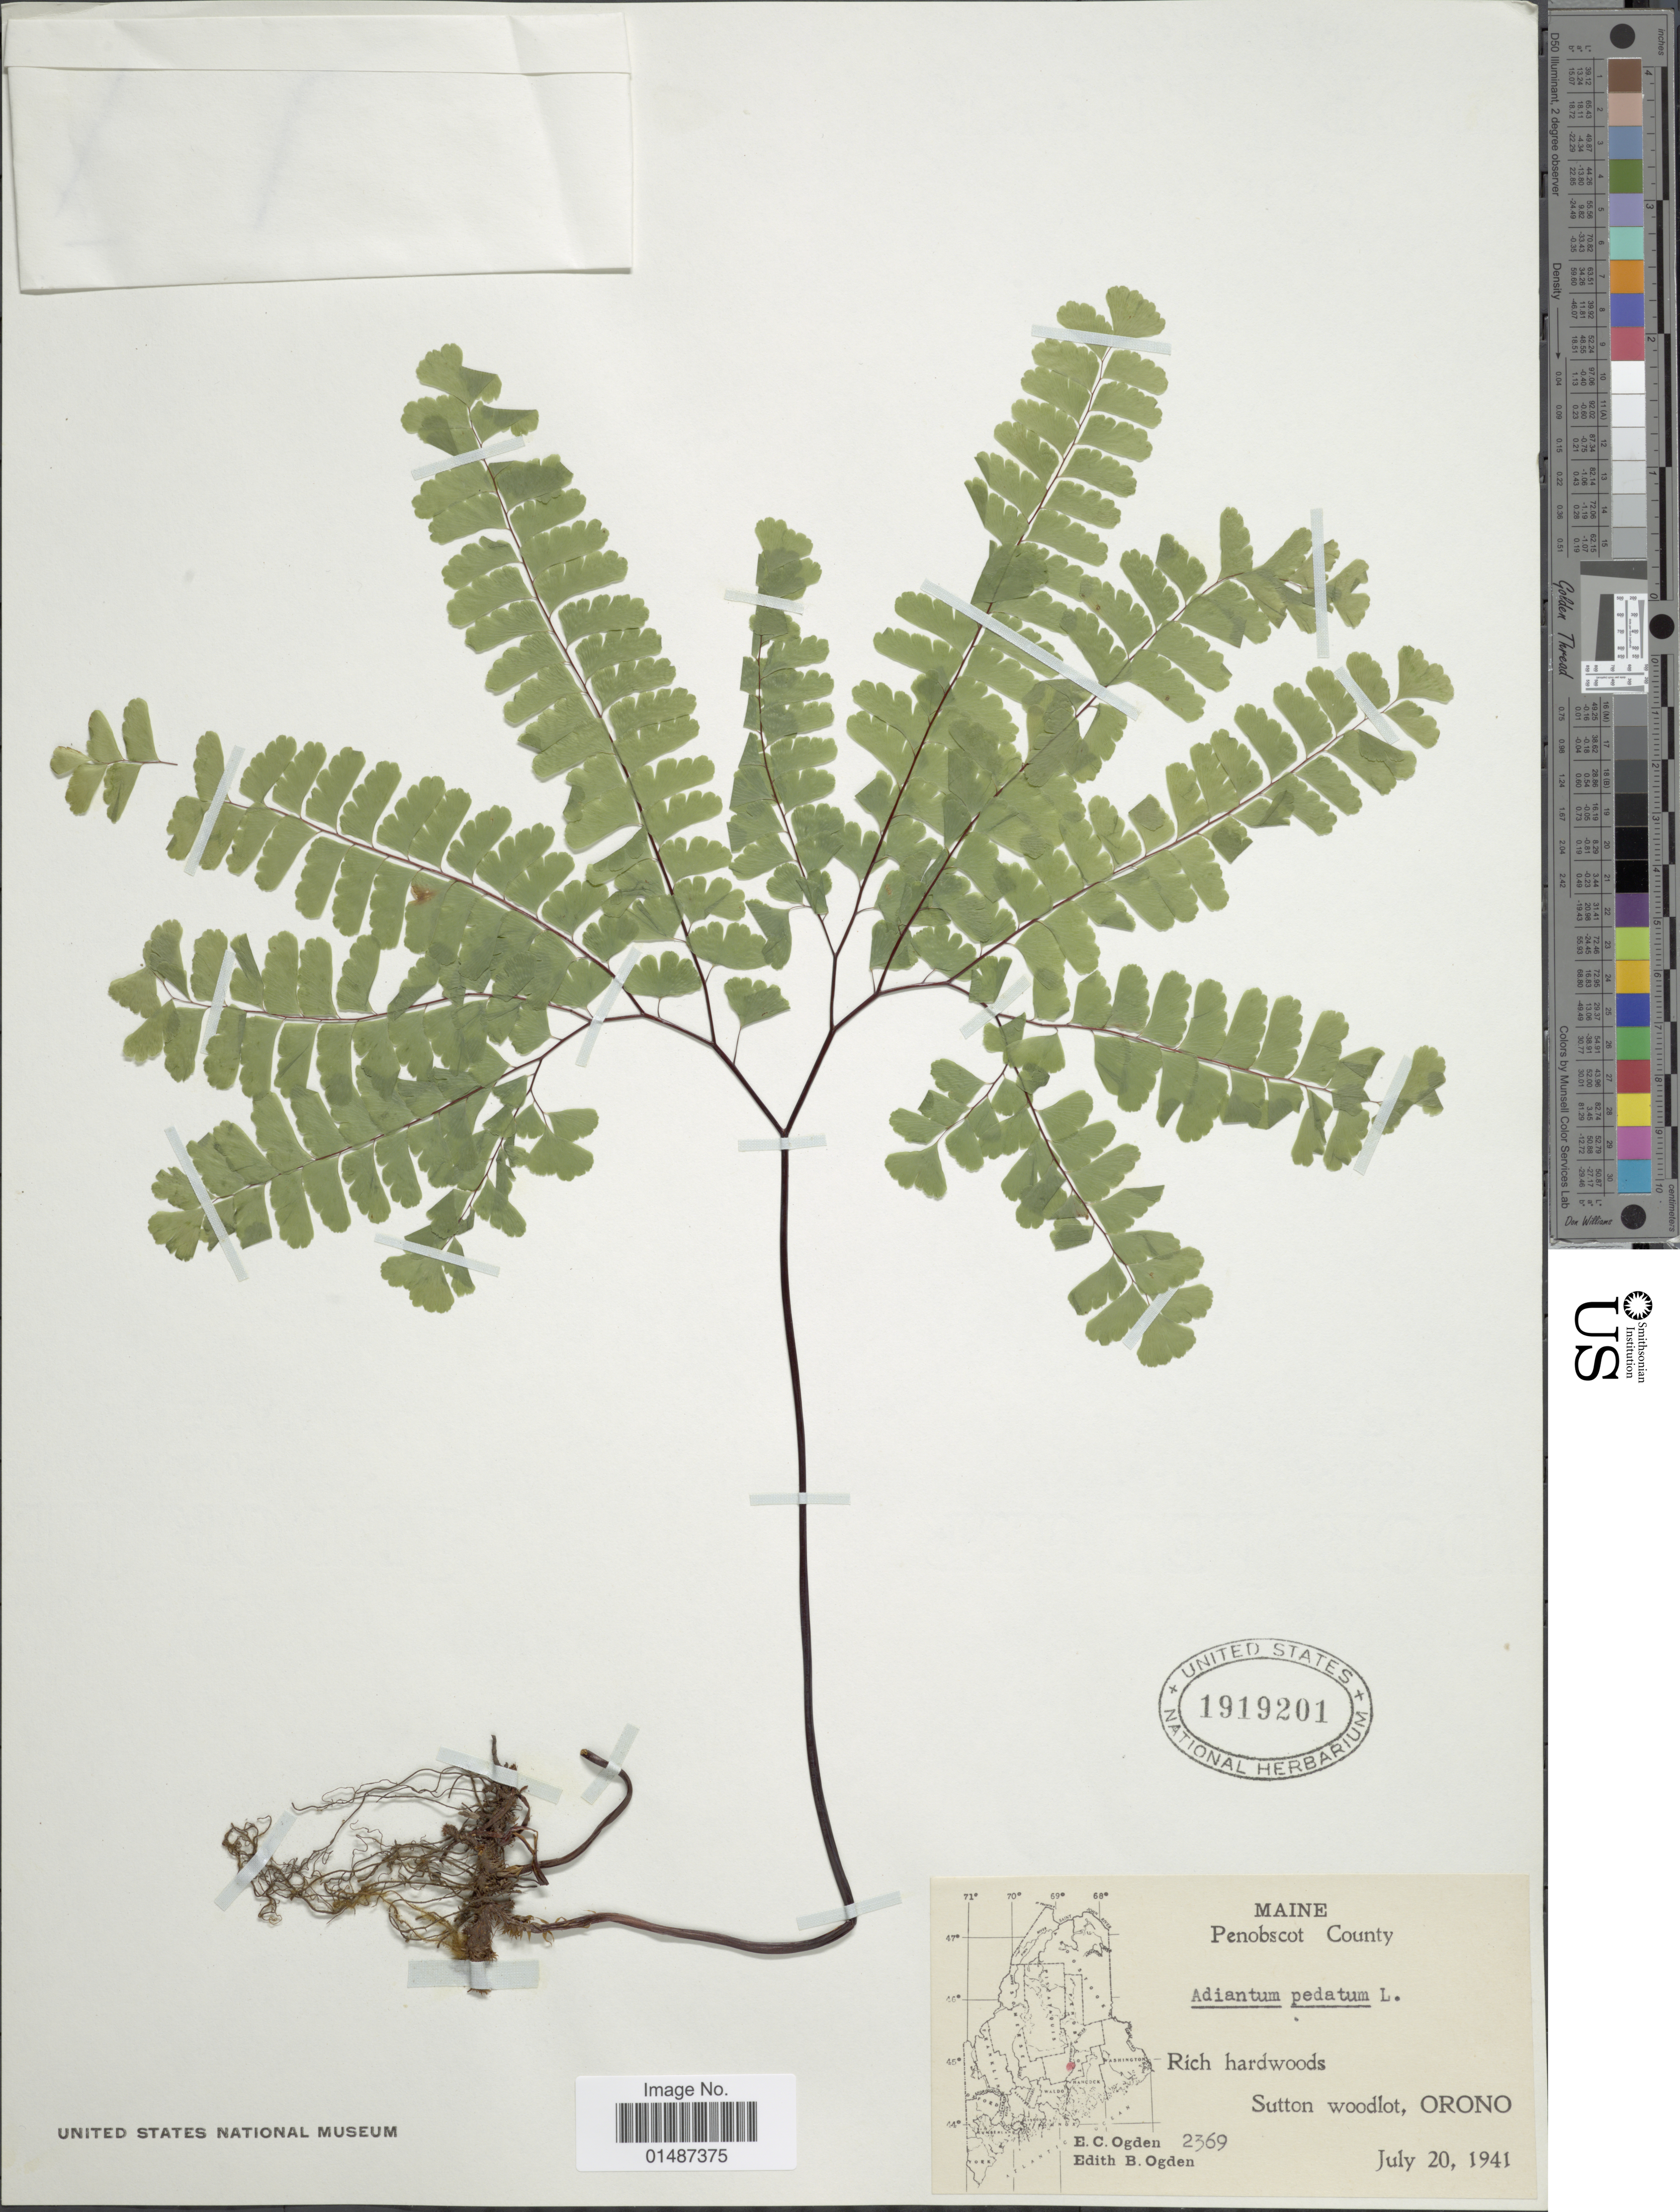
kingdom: Plantae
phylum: Tracheophyta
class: Polypodiopsida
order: Polypodiales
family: Pteridaceae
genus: Adiantum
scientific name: Adiantum pedatum var. pedatum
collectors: E. Ogden & E. Ogden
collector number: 2369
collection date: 1941-07-20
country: United States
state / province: Maine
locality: Penobscot County. Sutton woodlot, Orono.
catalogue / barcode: US 1919201